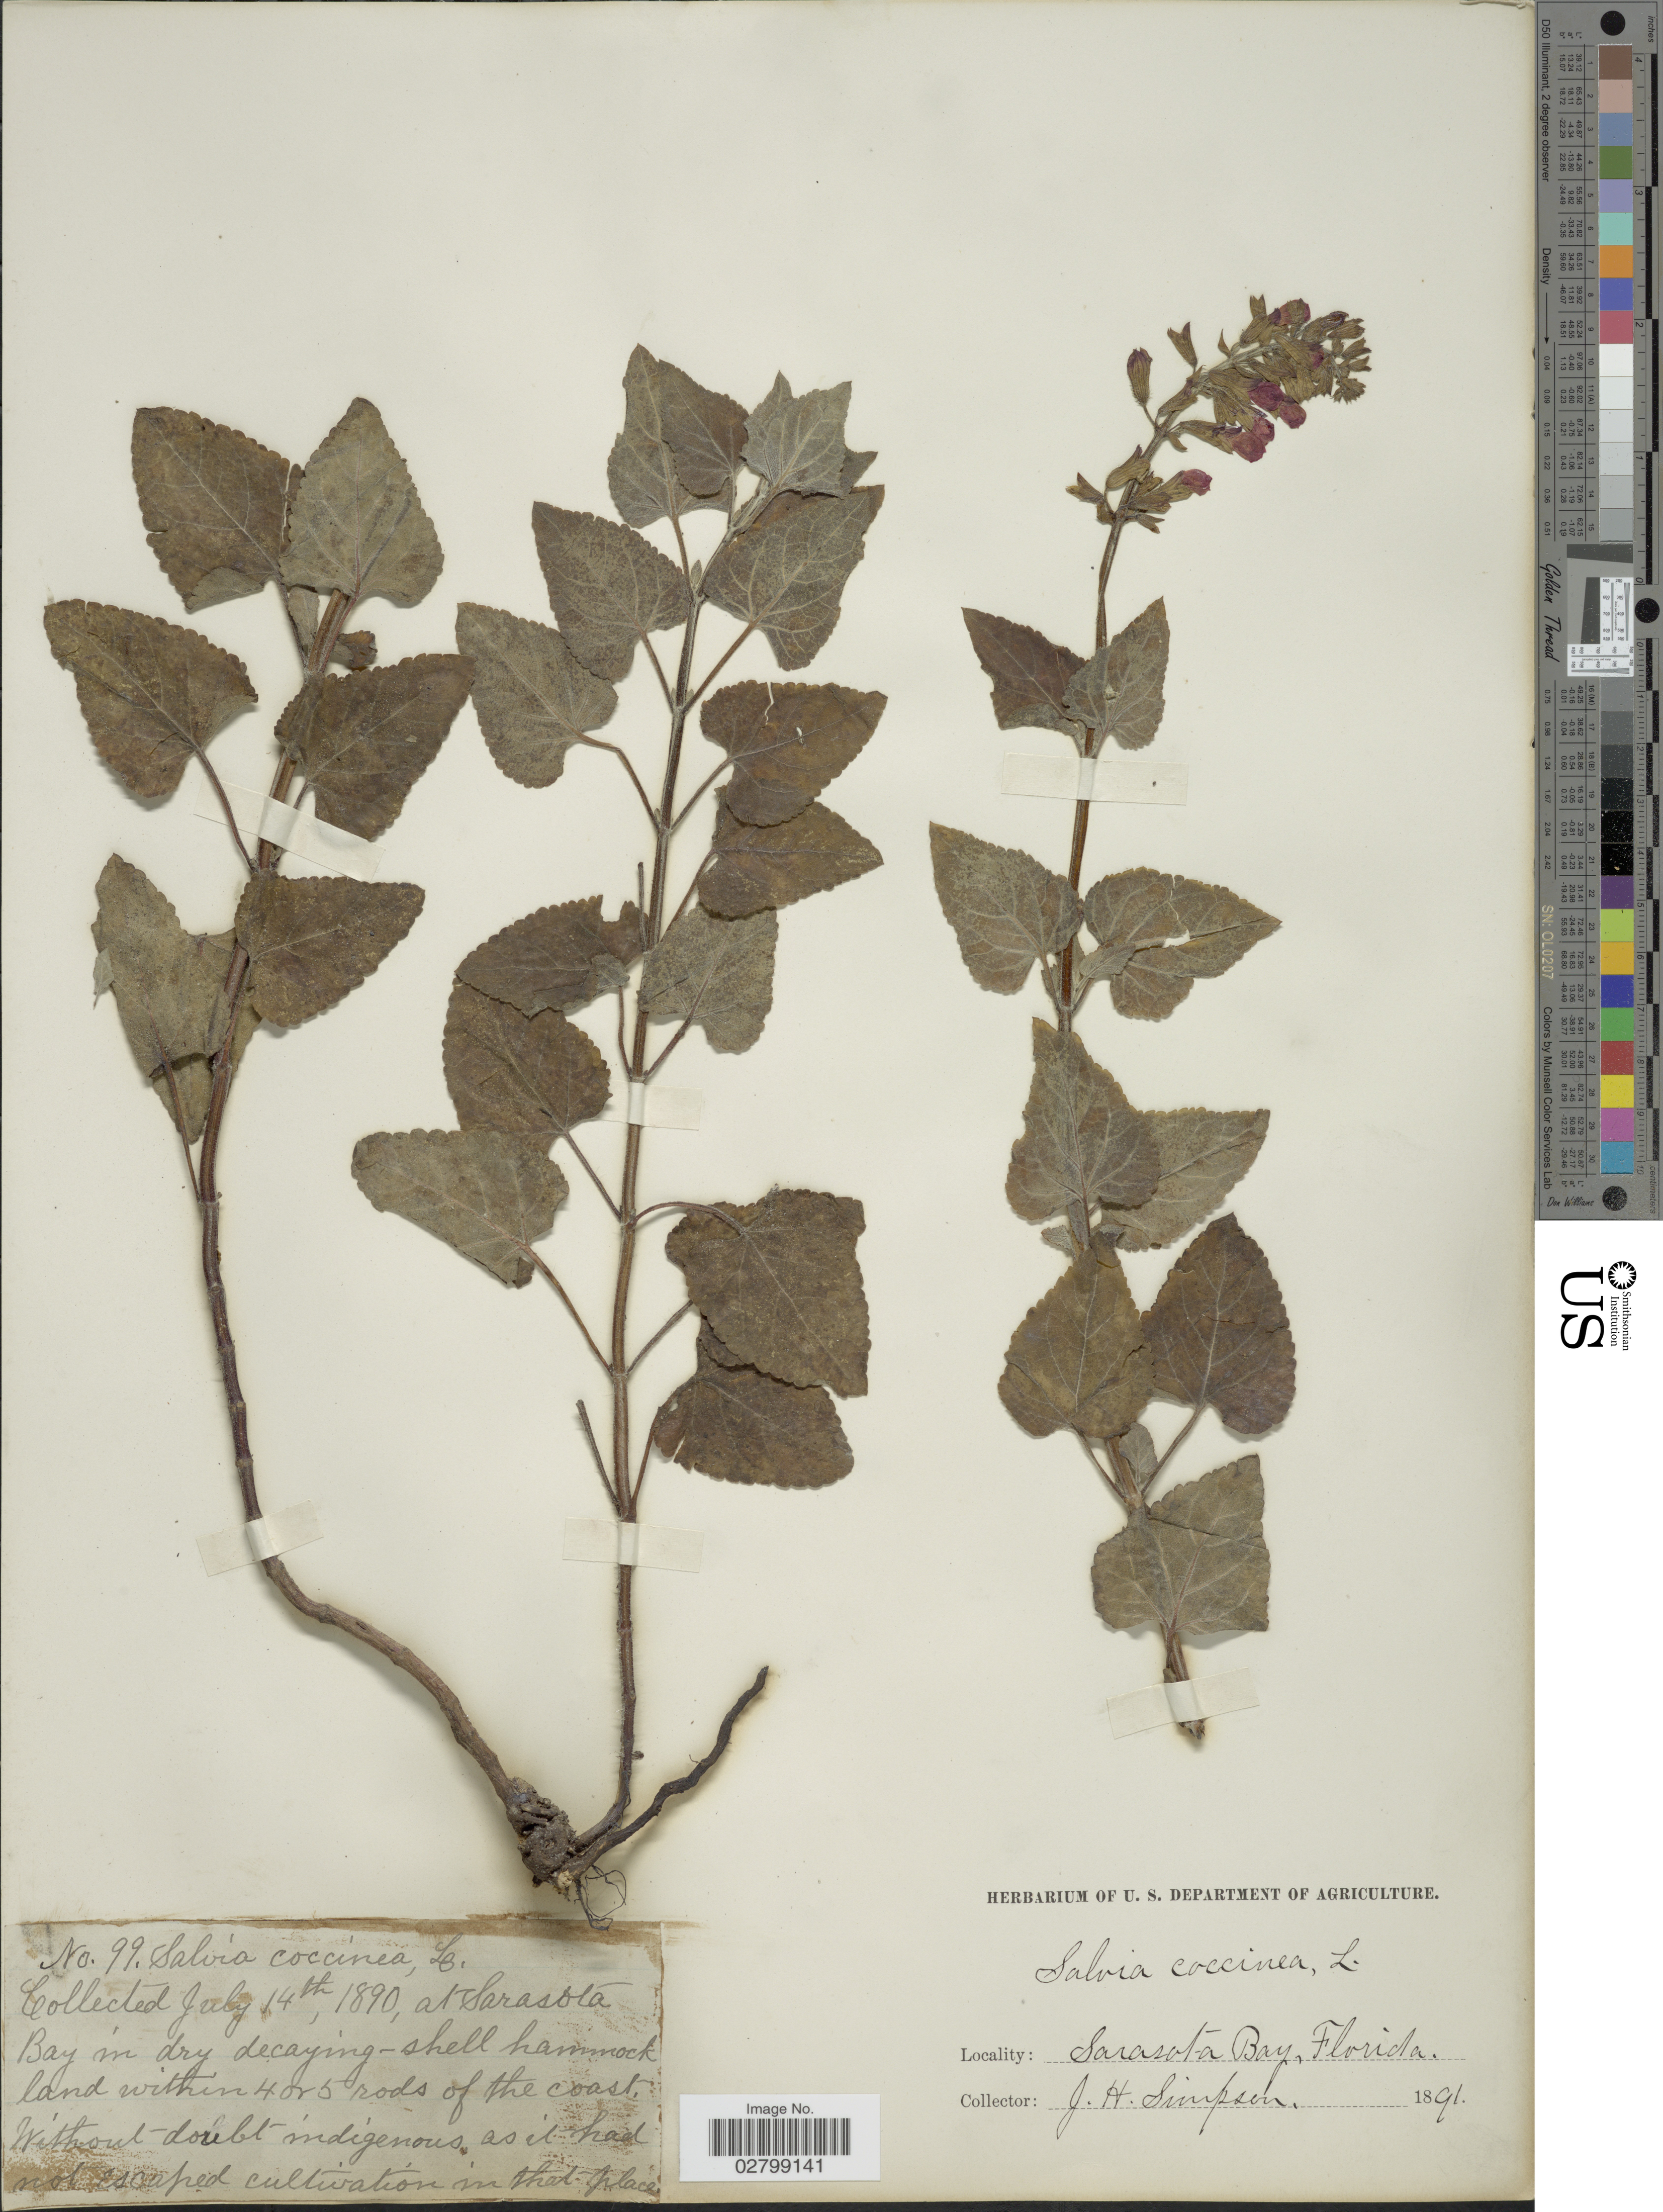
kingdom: Plantae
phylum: Tracheophyta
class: Magnoliopsida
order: Lamiales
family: Lamiaceae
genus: Salvia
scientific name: Salvia coccinea 'Naples Lavender'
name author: L. f. ex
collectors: J. H. Simpson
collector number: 99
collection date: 1890-07-14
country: United States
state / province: Florida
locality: Sarasota Bay.